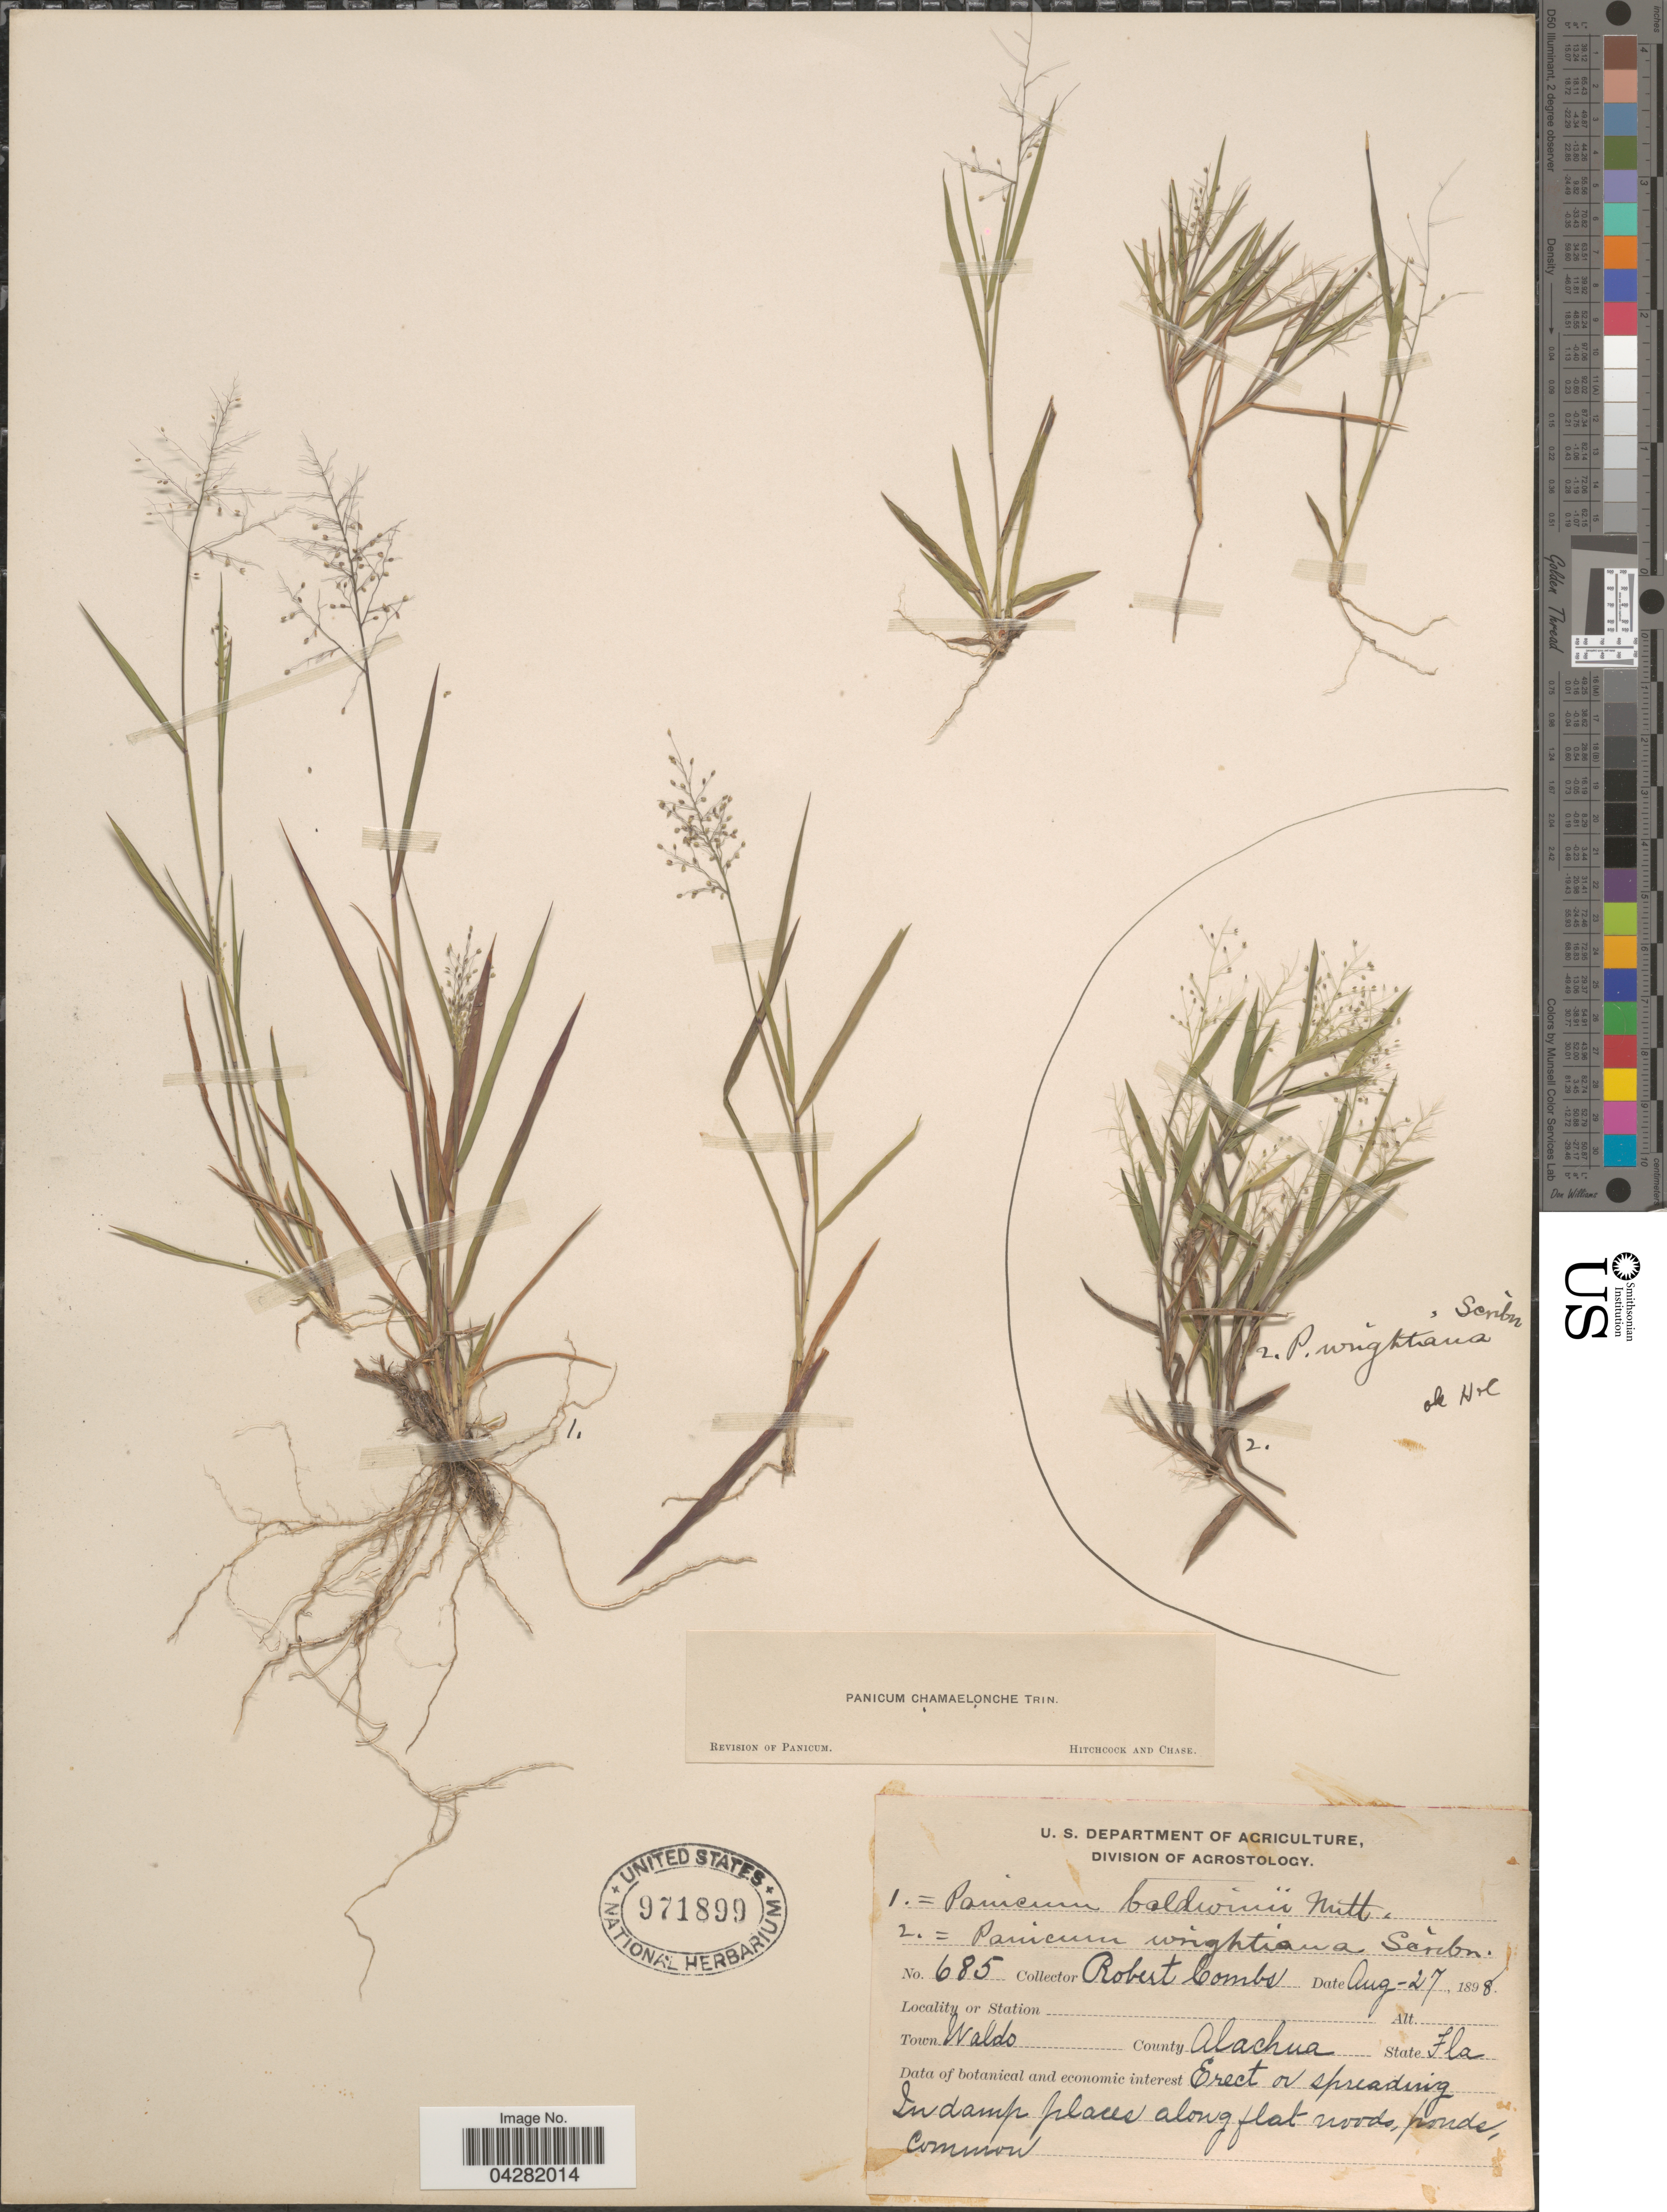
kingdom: Plantae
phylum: Tracheophyta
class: Liliopsida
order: Poales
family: Poaceae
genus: Dichanthelium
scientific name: Dichanthelium ensifolium var. ensifolium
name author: (Baldwin ex Elliot) Gould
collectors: R. Combs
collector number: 685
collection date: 1898-08-27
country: United States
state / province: Florida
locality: Town Waldo. County Alachua.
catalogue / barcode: US 971899